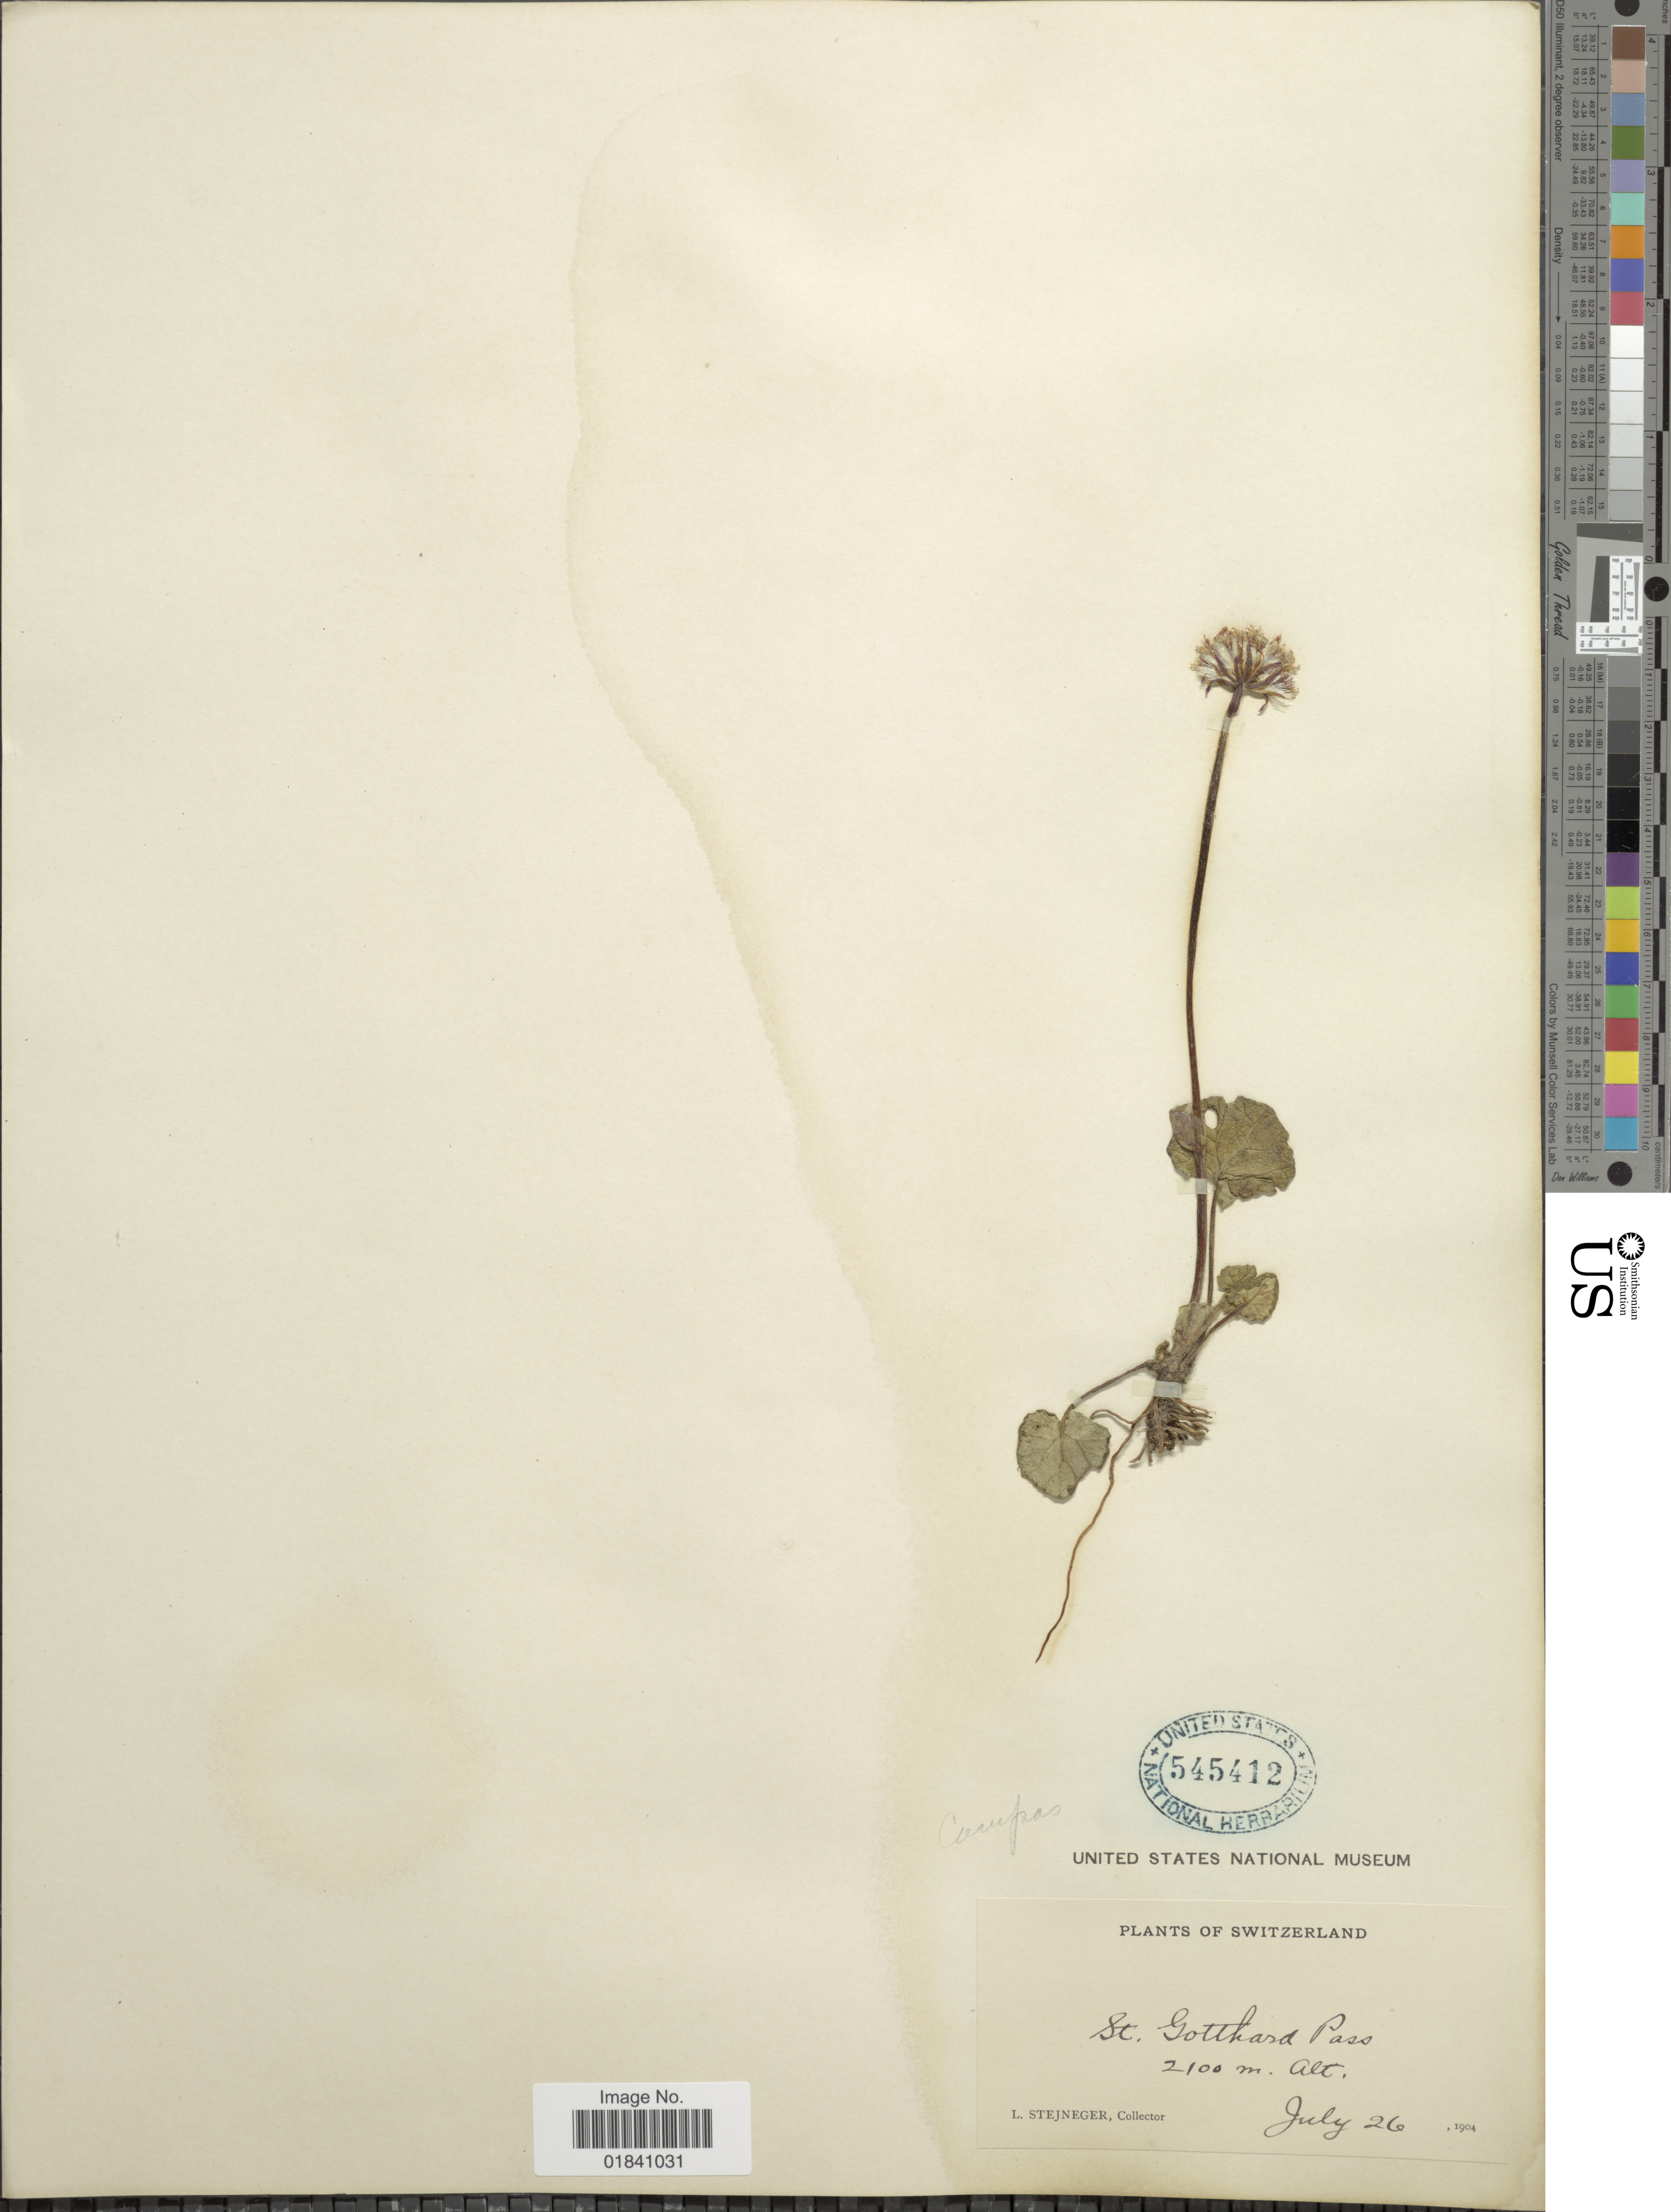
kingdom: Plantae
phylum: Tracheophyta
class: Magnoliopsida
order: Asterales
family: Asteraceae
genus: Senecio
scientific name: Senecio sp.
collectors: L. Stejneger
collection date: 1904-07-26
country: Switzerland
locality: St. Gotthard Pass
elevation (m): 2100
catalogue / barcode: US 545412